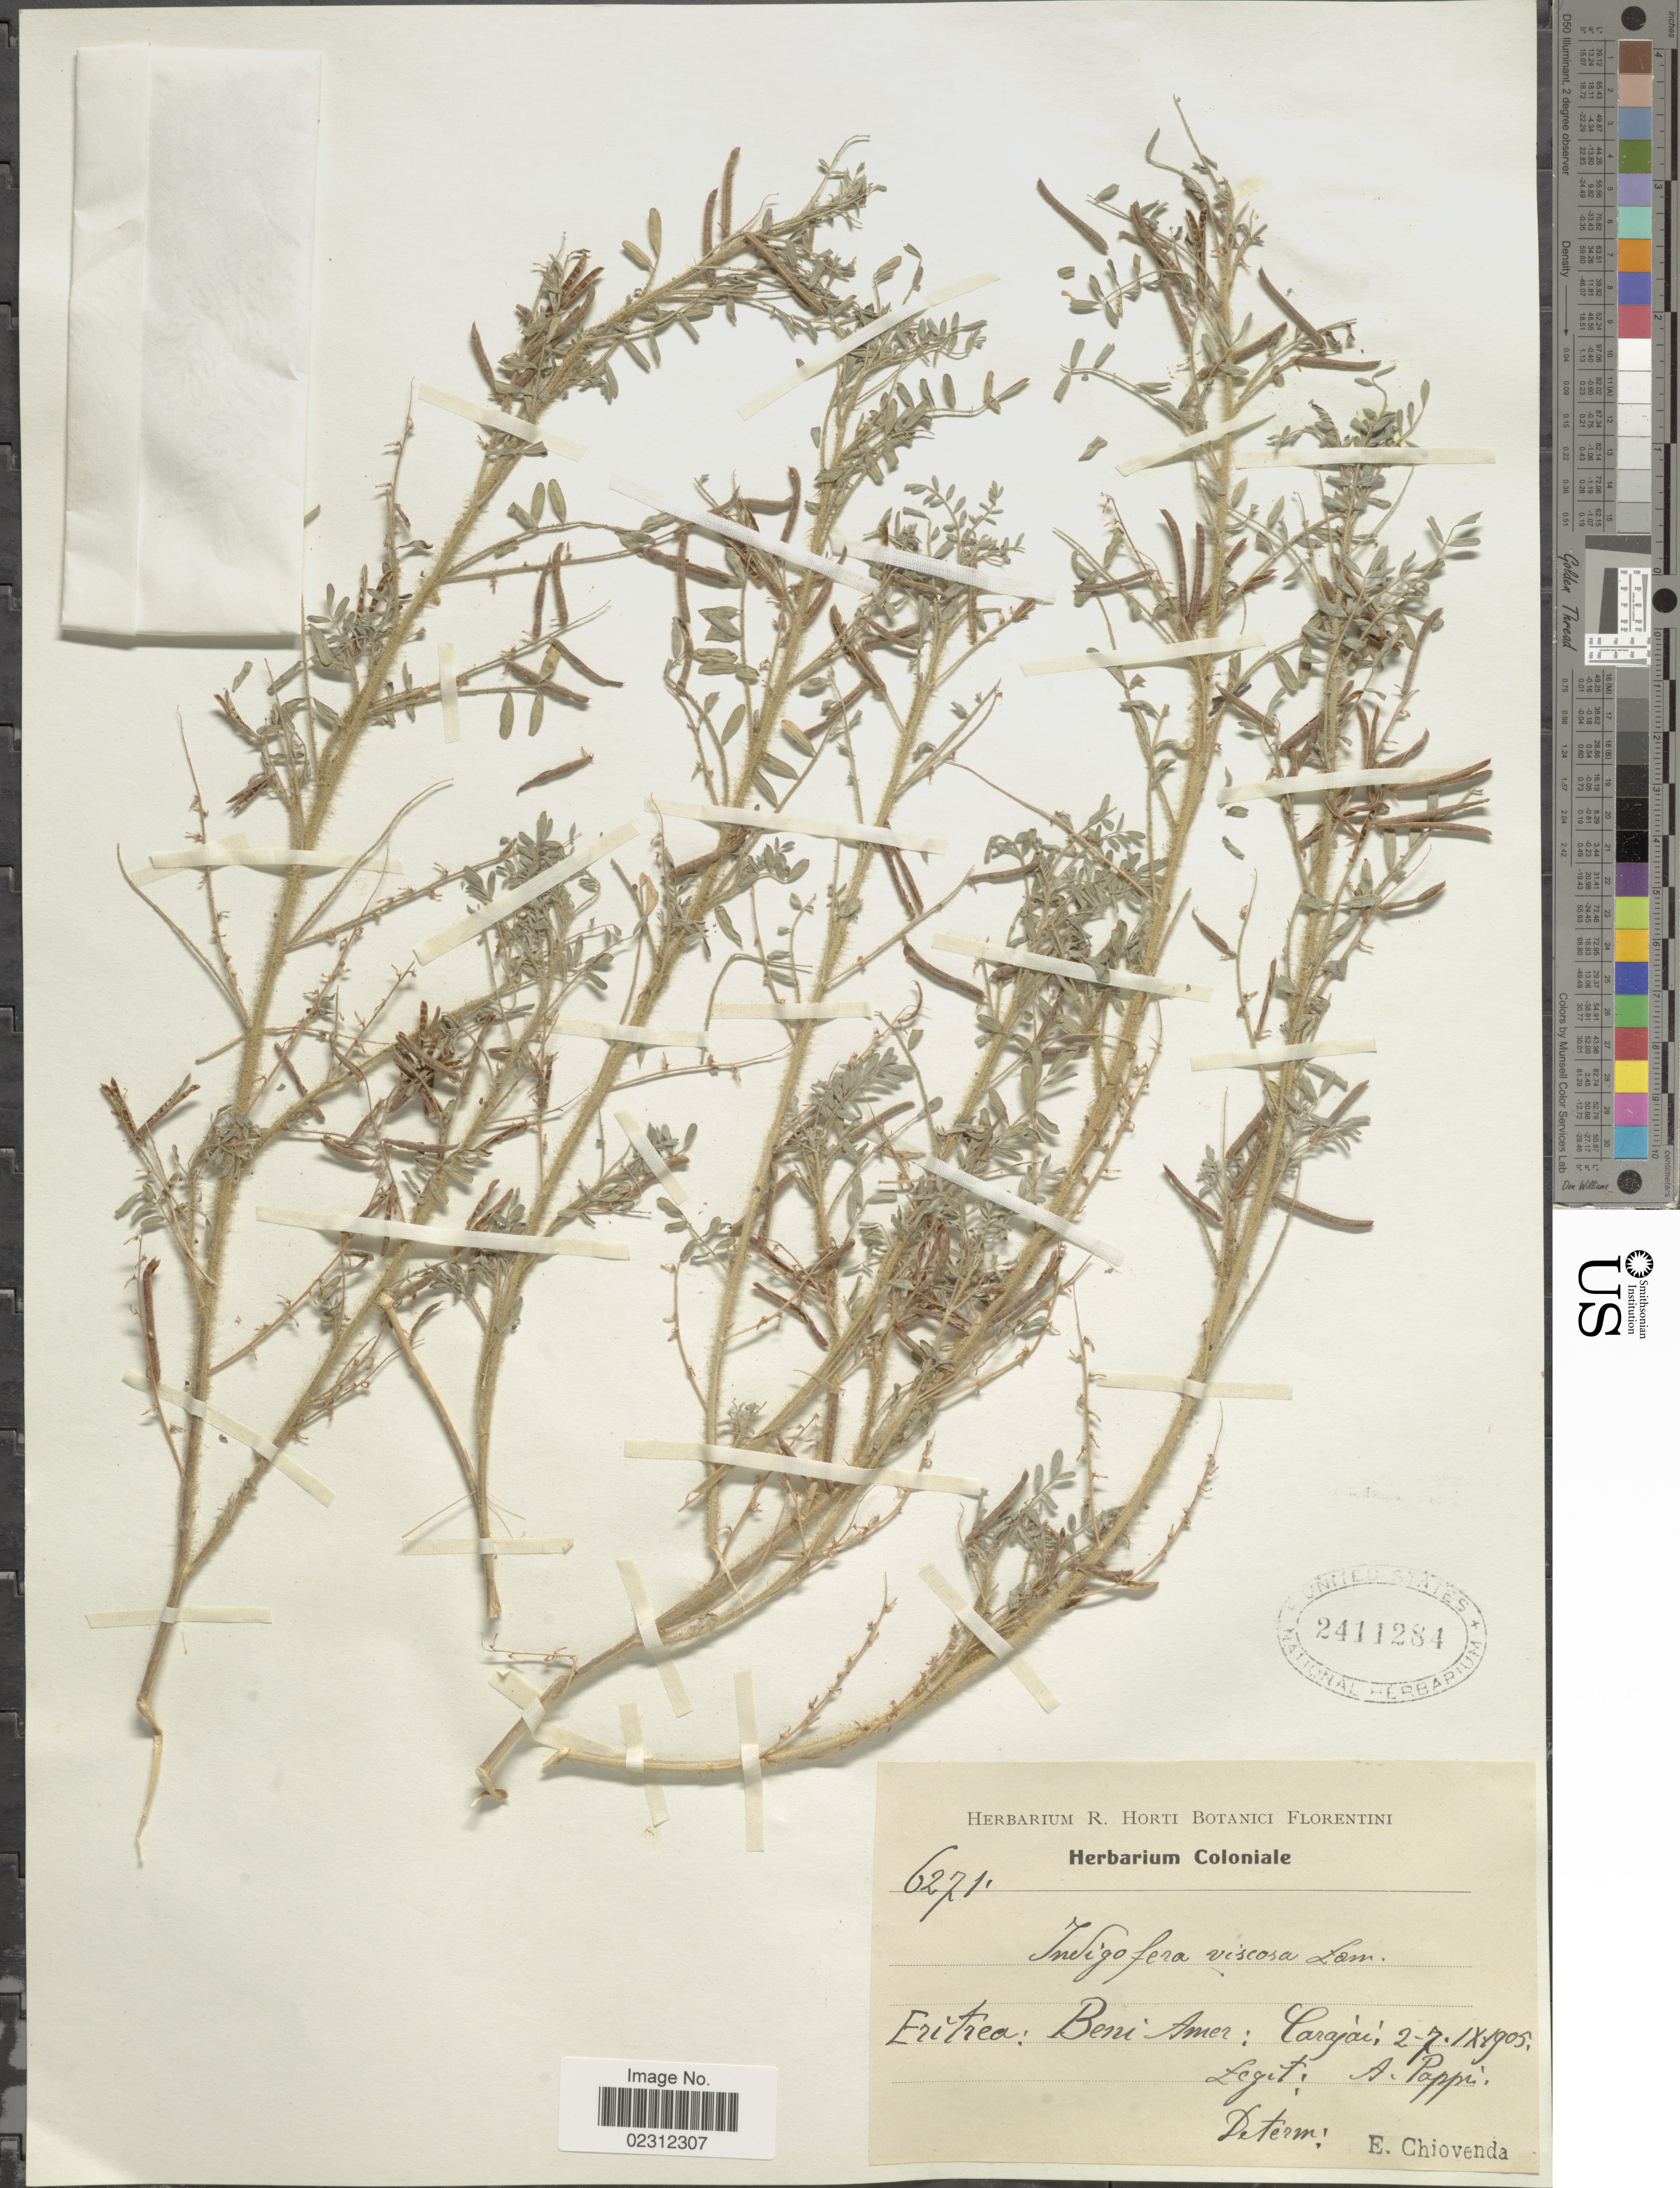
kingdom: Plantae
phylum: Tracheophyta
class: Magnoliopsida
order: Fabales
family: Fabaceae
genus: Indigofera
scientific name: Indigofera viscosa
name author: Lam.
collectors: A. Pappi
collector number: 6271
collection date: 1905-09-02/1905-09-07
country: Eritrea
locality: Beni - Amer: Carajai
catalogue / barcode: US 2411284